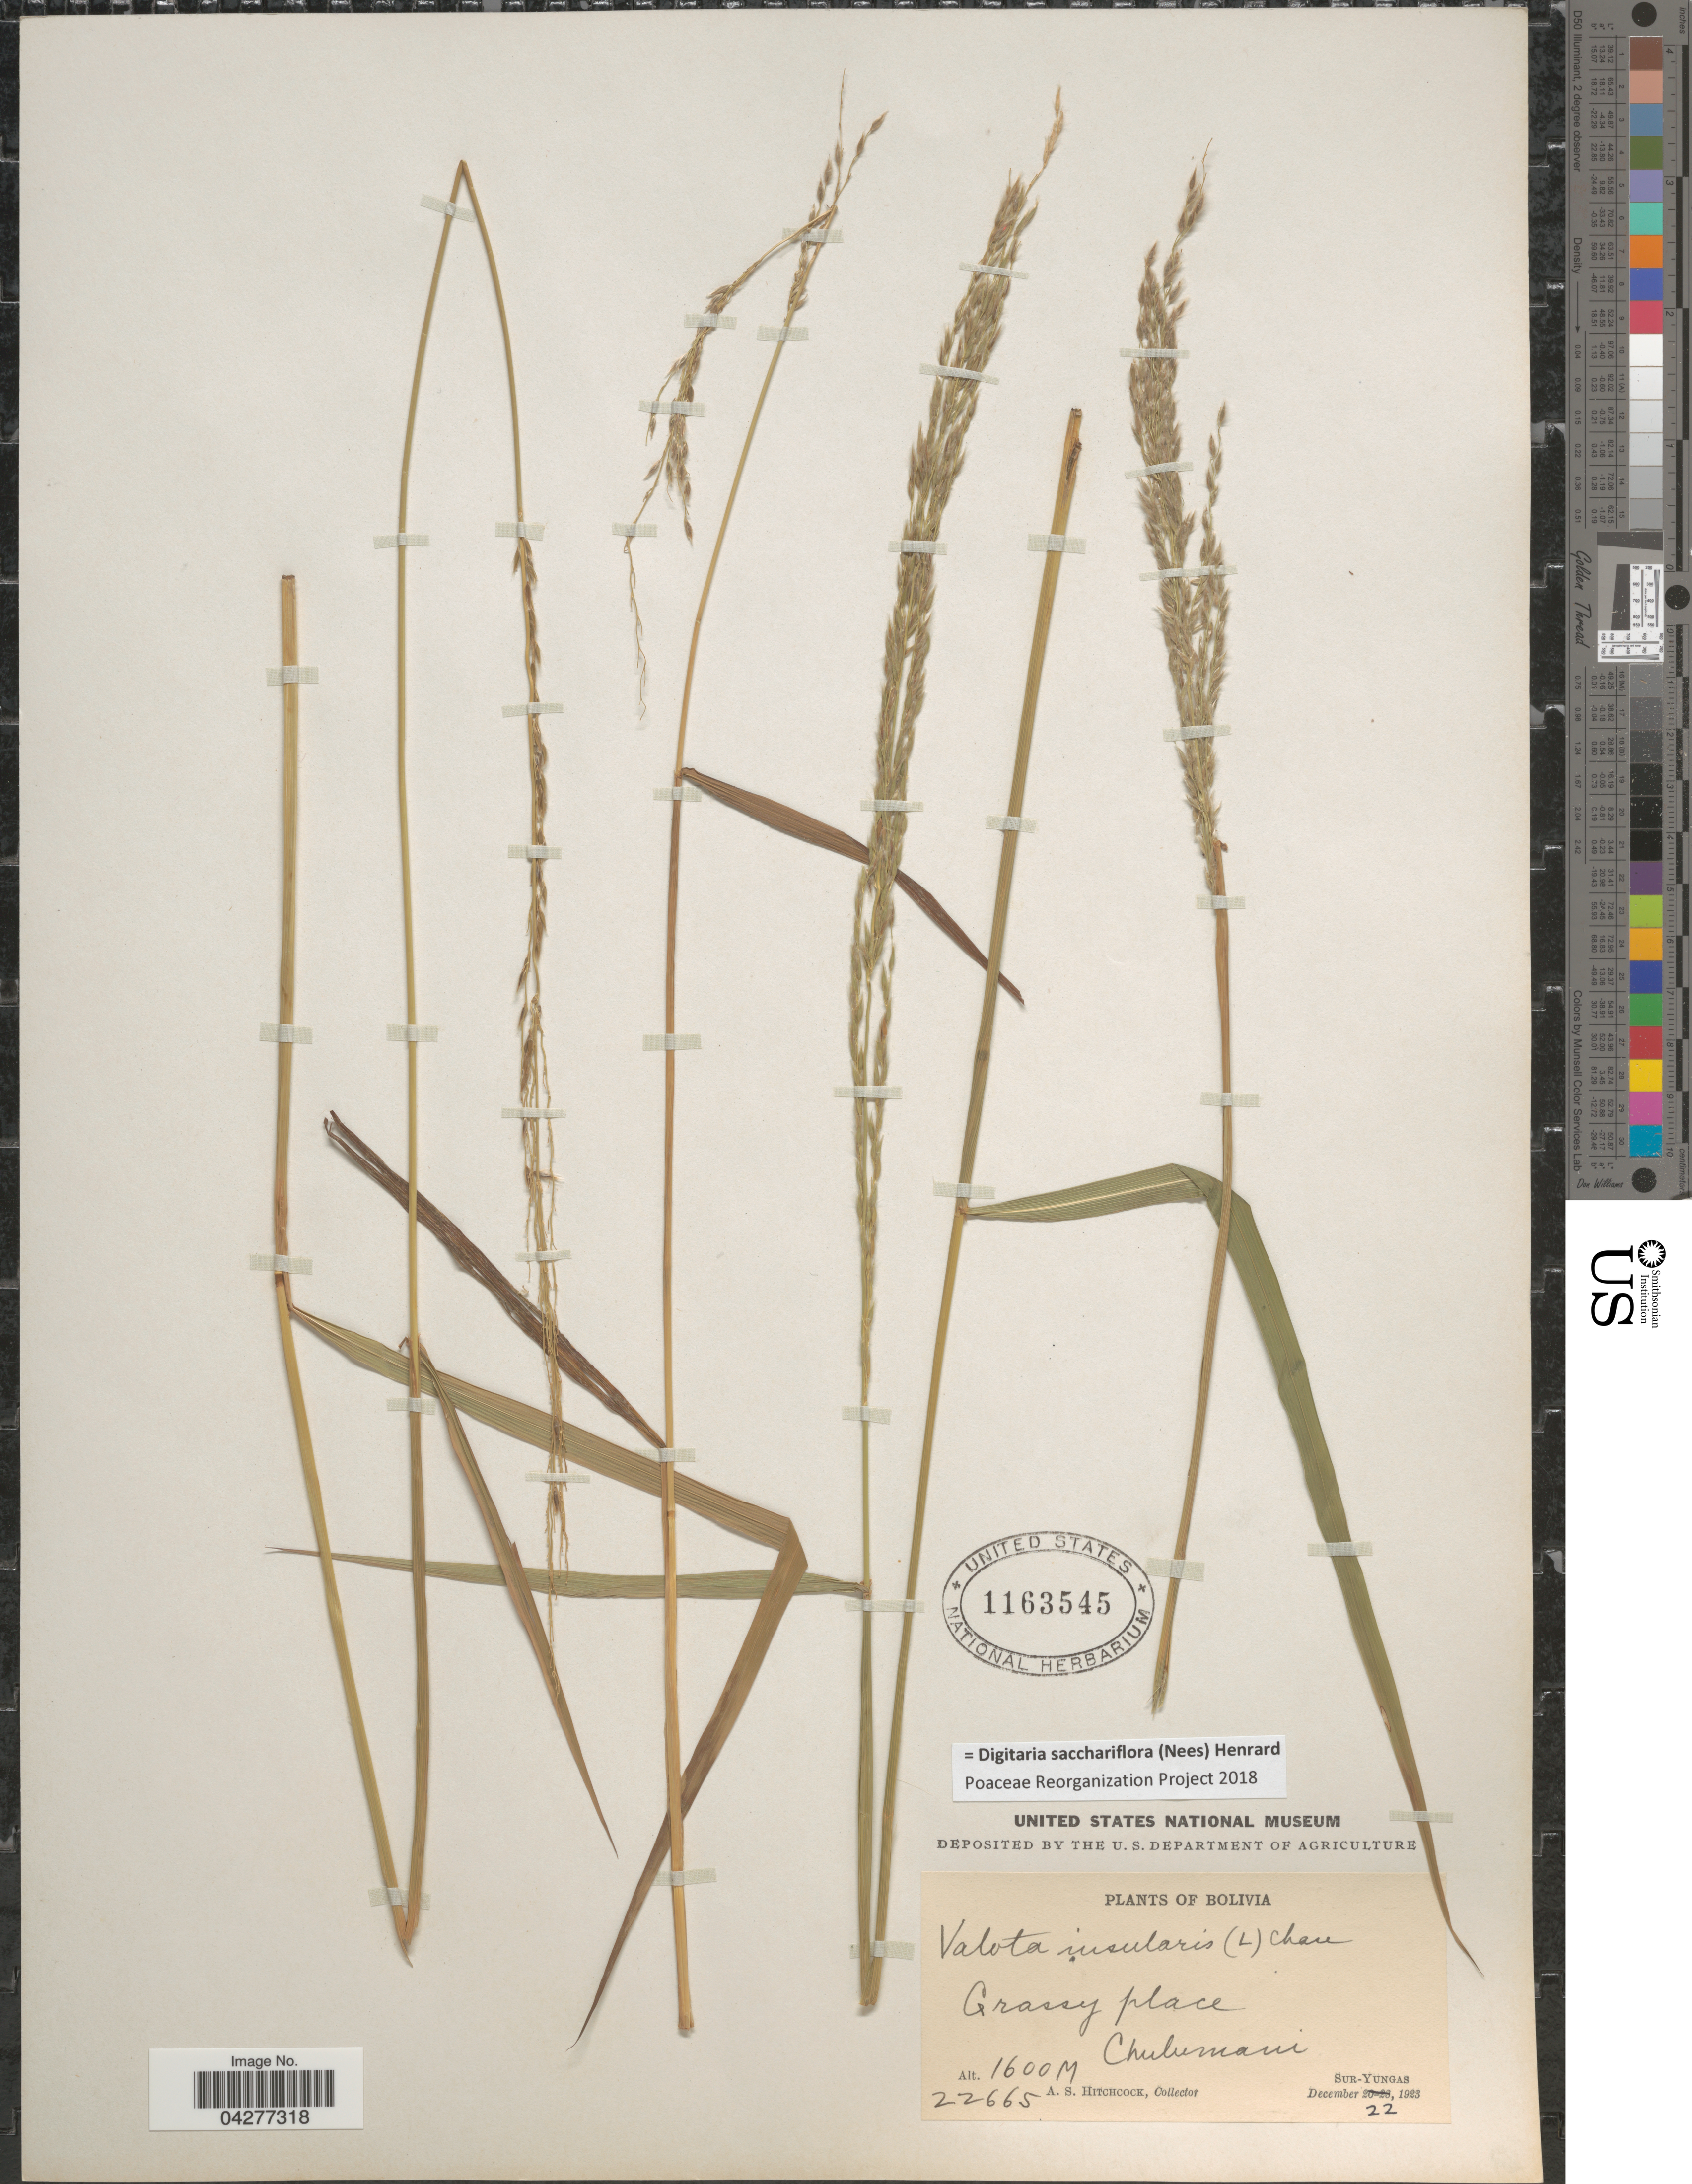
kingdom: Plantae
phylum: Tracheophyta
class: Liliopsida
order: Poales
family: Poaceae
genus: Digitaria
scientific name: Digitaria sacchariflora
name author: (Nees) Henr.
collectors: A. S. Hitchcock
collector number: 22665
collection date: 1923-12-22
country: Bolivia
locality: Grassy place. Chulumani. Sur-Yungas.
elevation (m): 1600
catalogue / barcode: US 1163545